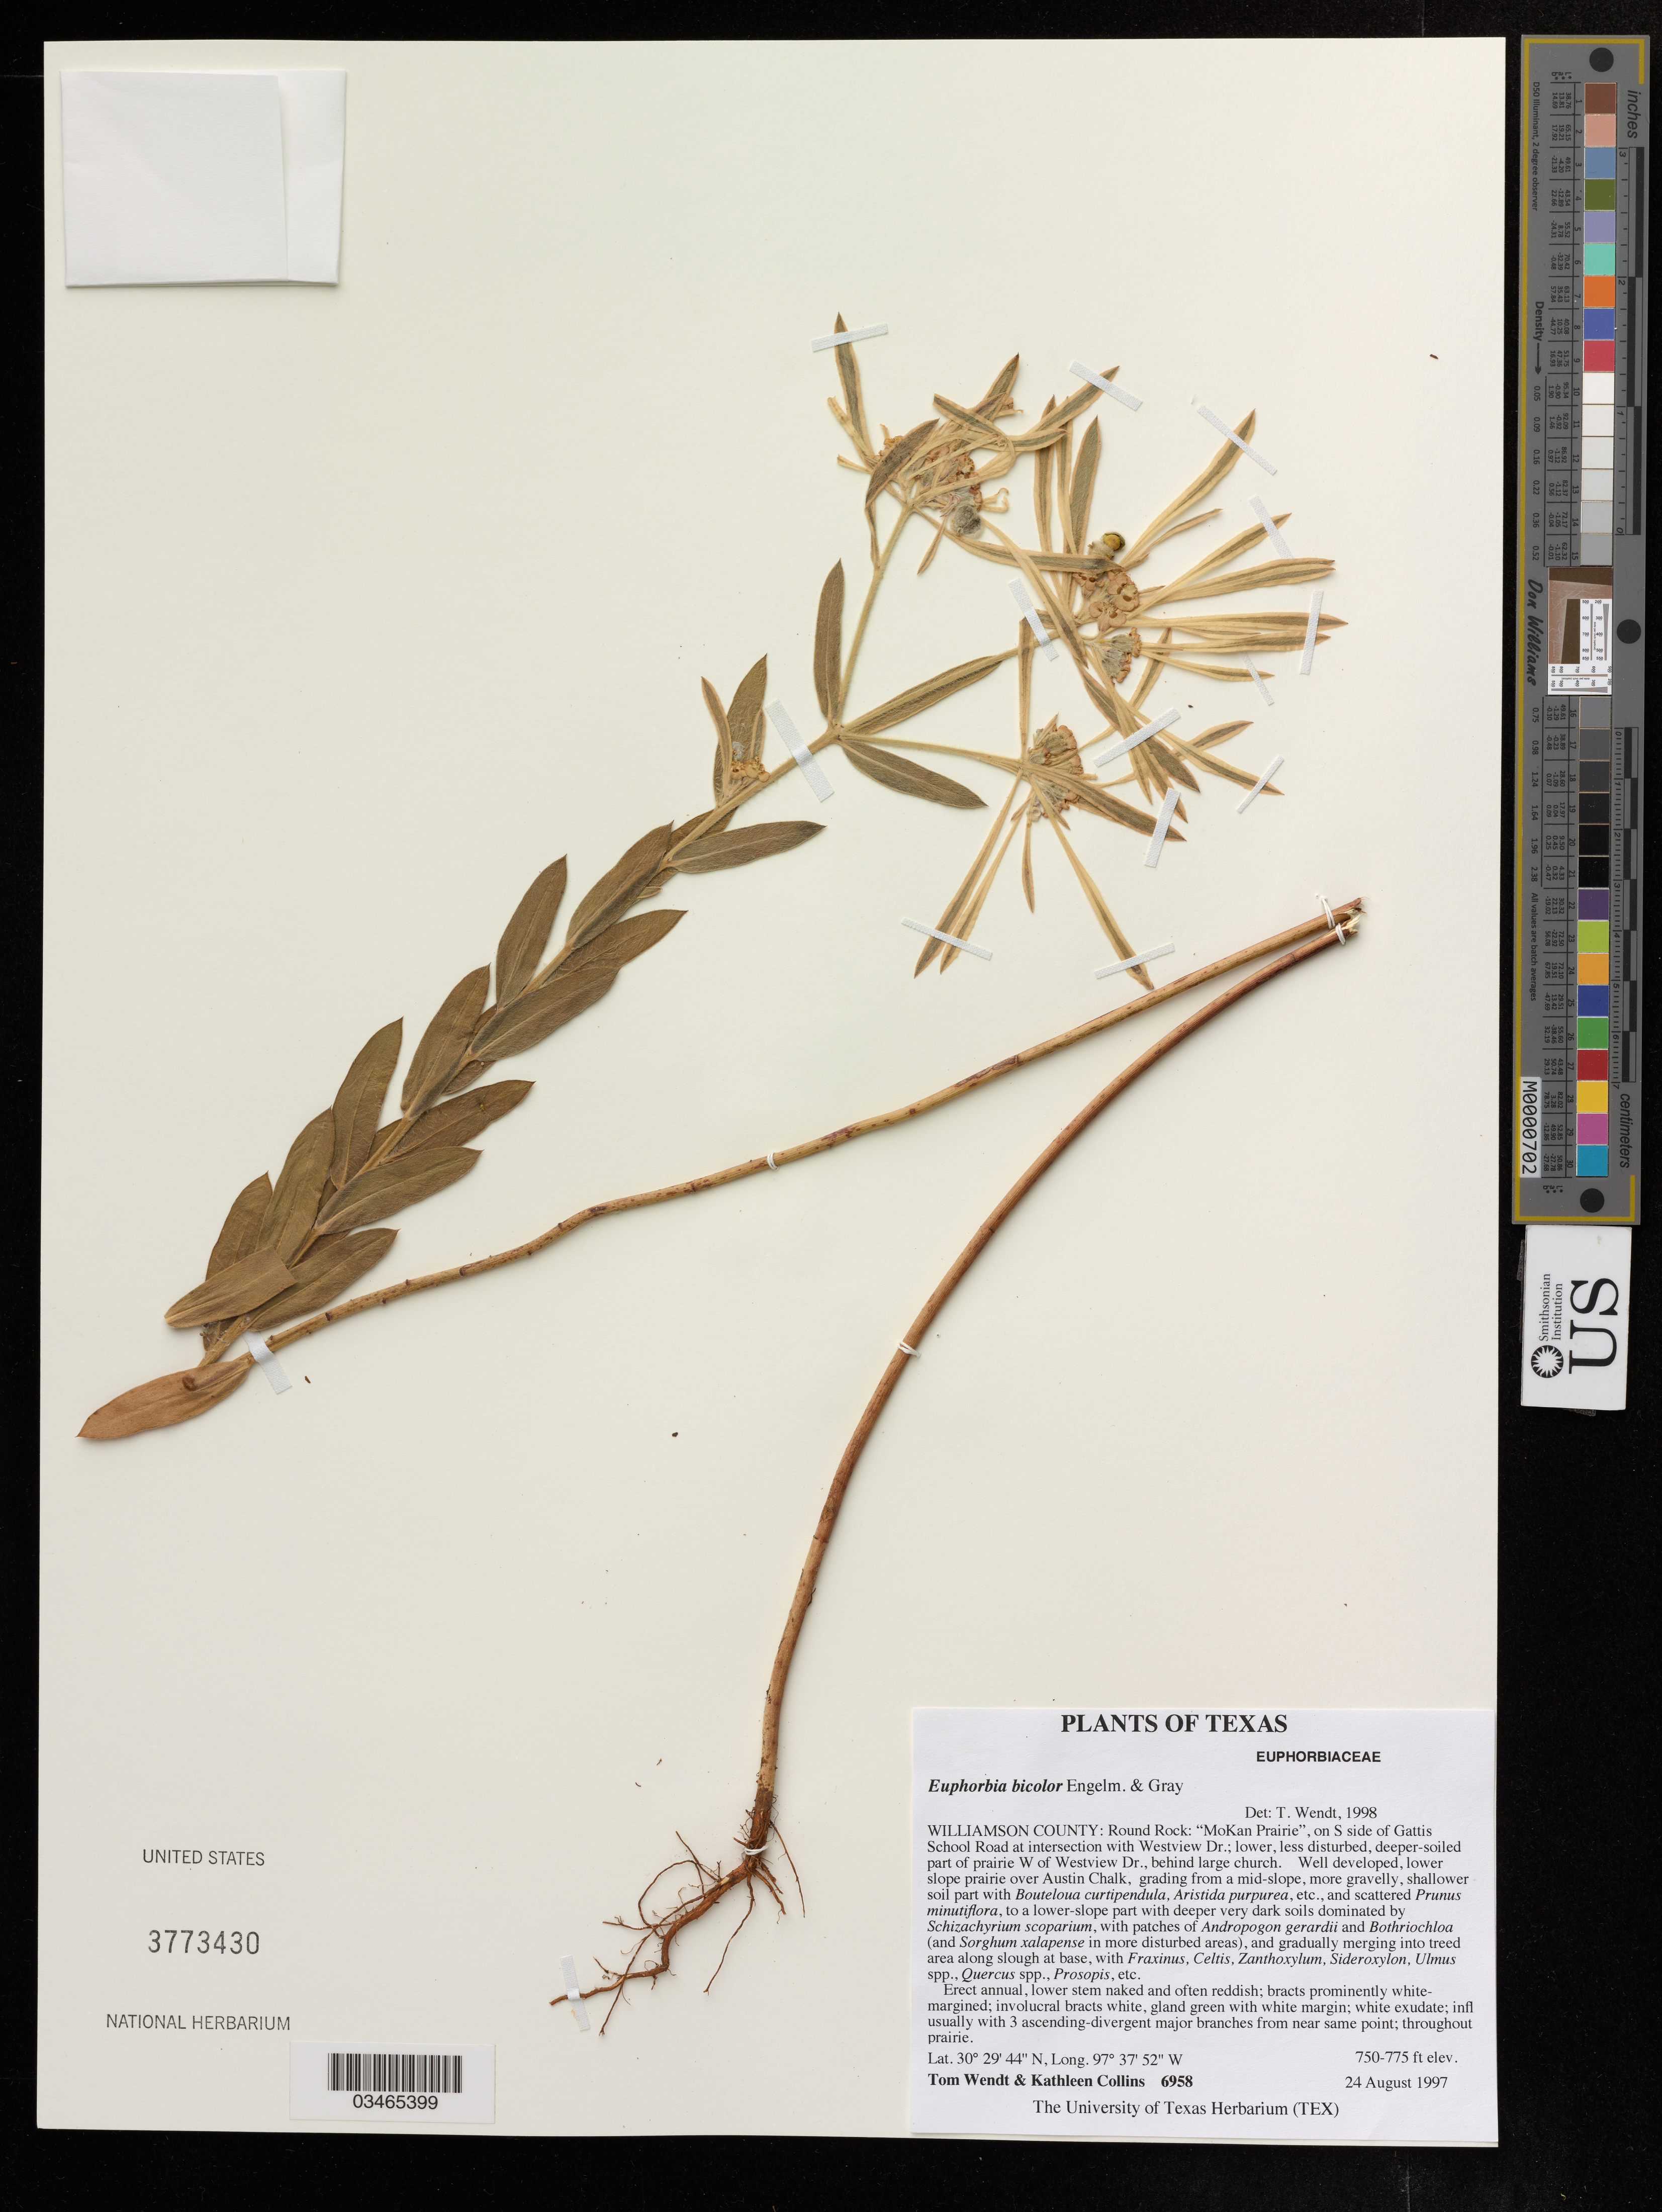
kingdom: Plantae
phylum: Tracheophyta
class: Magnoliopsida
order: Malpighiales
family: Euphorbiaceae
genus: Euphorbia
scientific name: Euphorbia bicolor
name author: Engelm. & A. Gray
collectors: T. Wendt & K. Collins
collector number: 6958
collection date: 1997-08-24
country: United States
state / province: Texas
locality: Williamson County, on S side of Gattis School Road at intersection with Westview Dr.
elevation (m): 229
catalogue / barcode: US 3773430